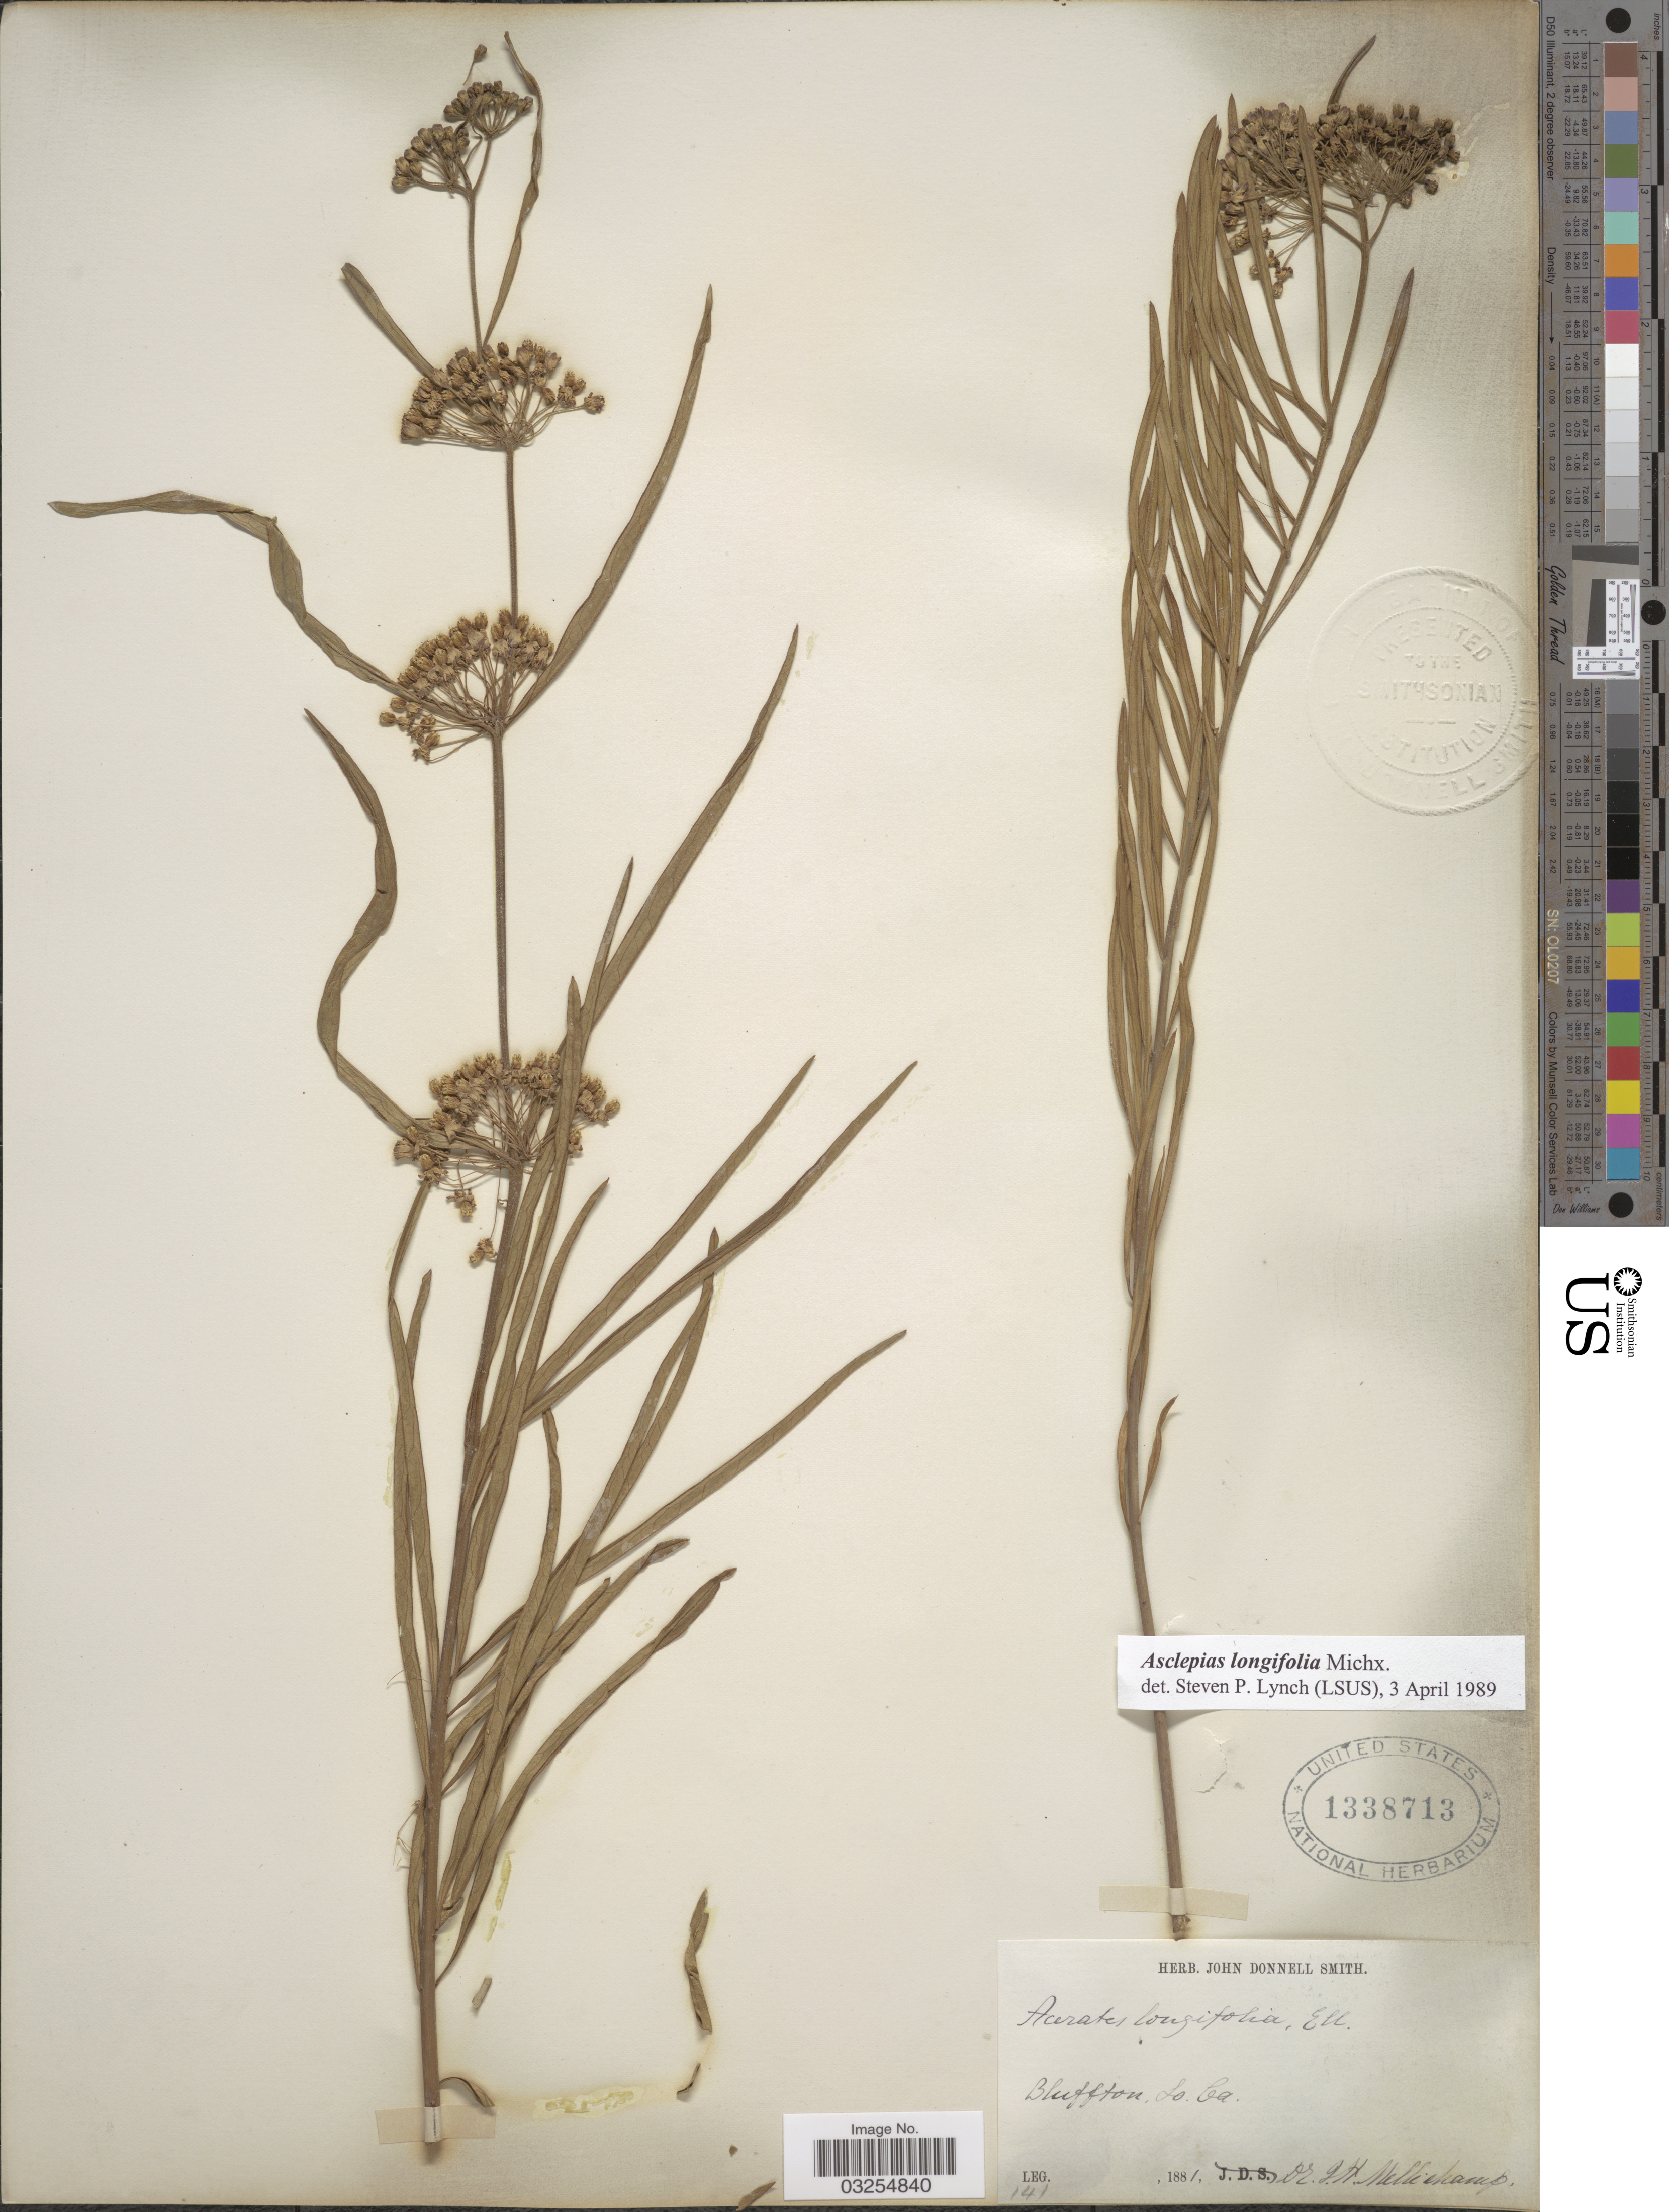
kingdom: Plantae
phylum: Tracheophyta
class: Magnoliopsida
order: Gentianales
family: Apocynaceae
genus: Asclepias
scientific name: Asclepias longifolia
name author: Michx.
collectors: J. H. Mellichamp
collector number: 141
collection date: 1881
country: United States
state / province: South Carolina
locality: Bluffton, So. Ca.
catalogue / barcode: US 1338713